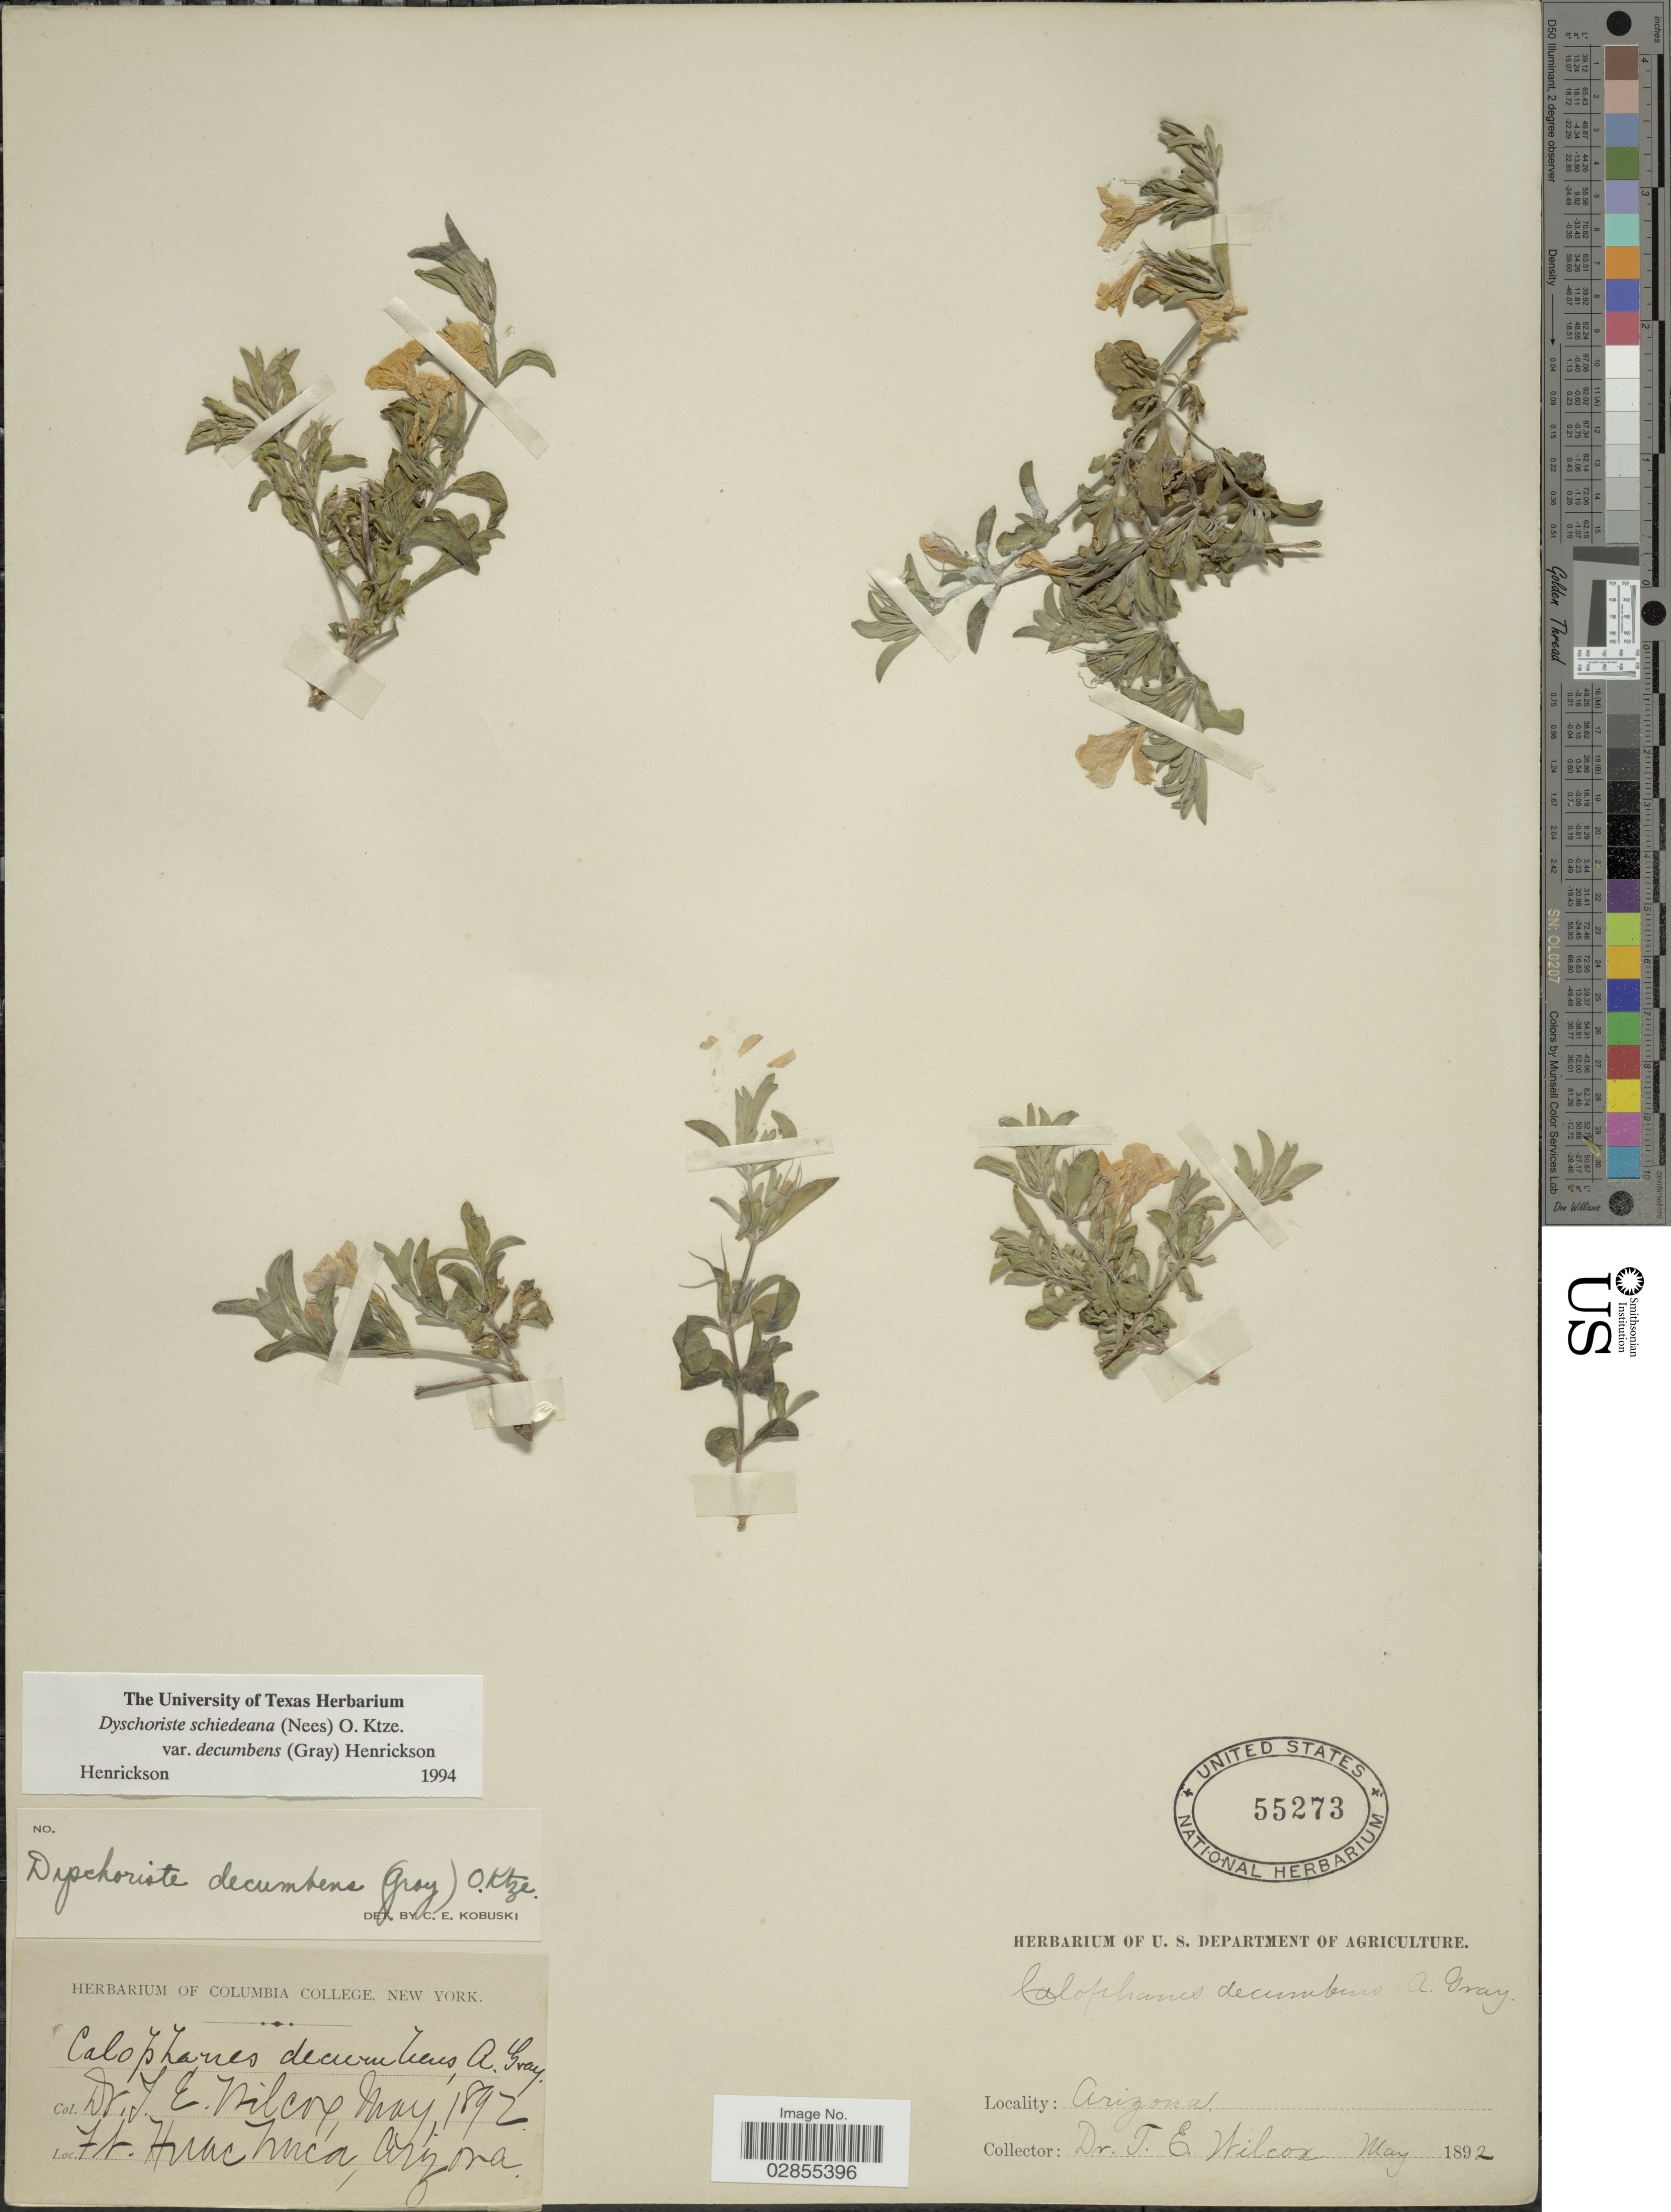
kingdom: Plantae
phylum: Tracheophyta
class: Magnoliopsida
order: Lamiales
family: Acanthaceae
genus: Dyschoriste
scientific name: Dyschoriste schiedeana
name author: (Nees) Kuntze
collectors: T. E. Wilcox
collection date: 1892-05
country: United States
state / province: Arizona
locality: Ft. Huachuca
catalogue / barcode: US 55273